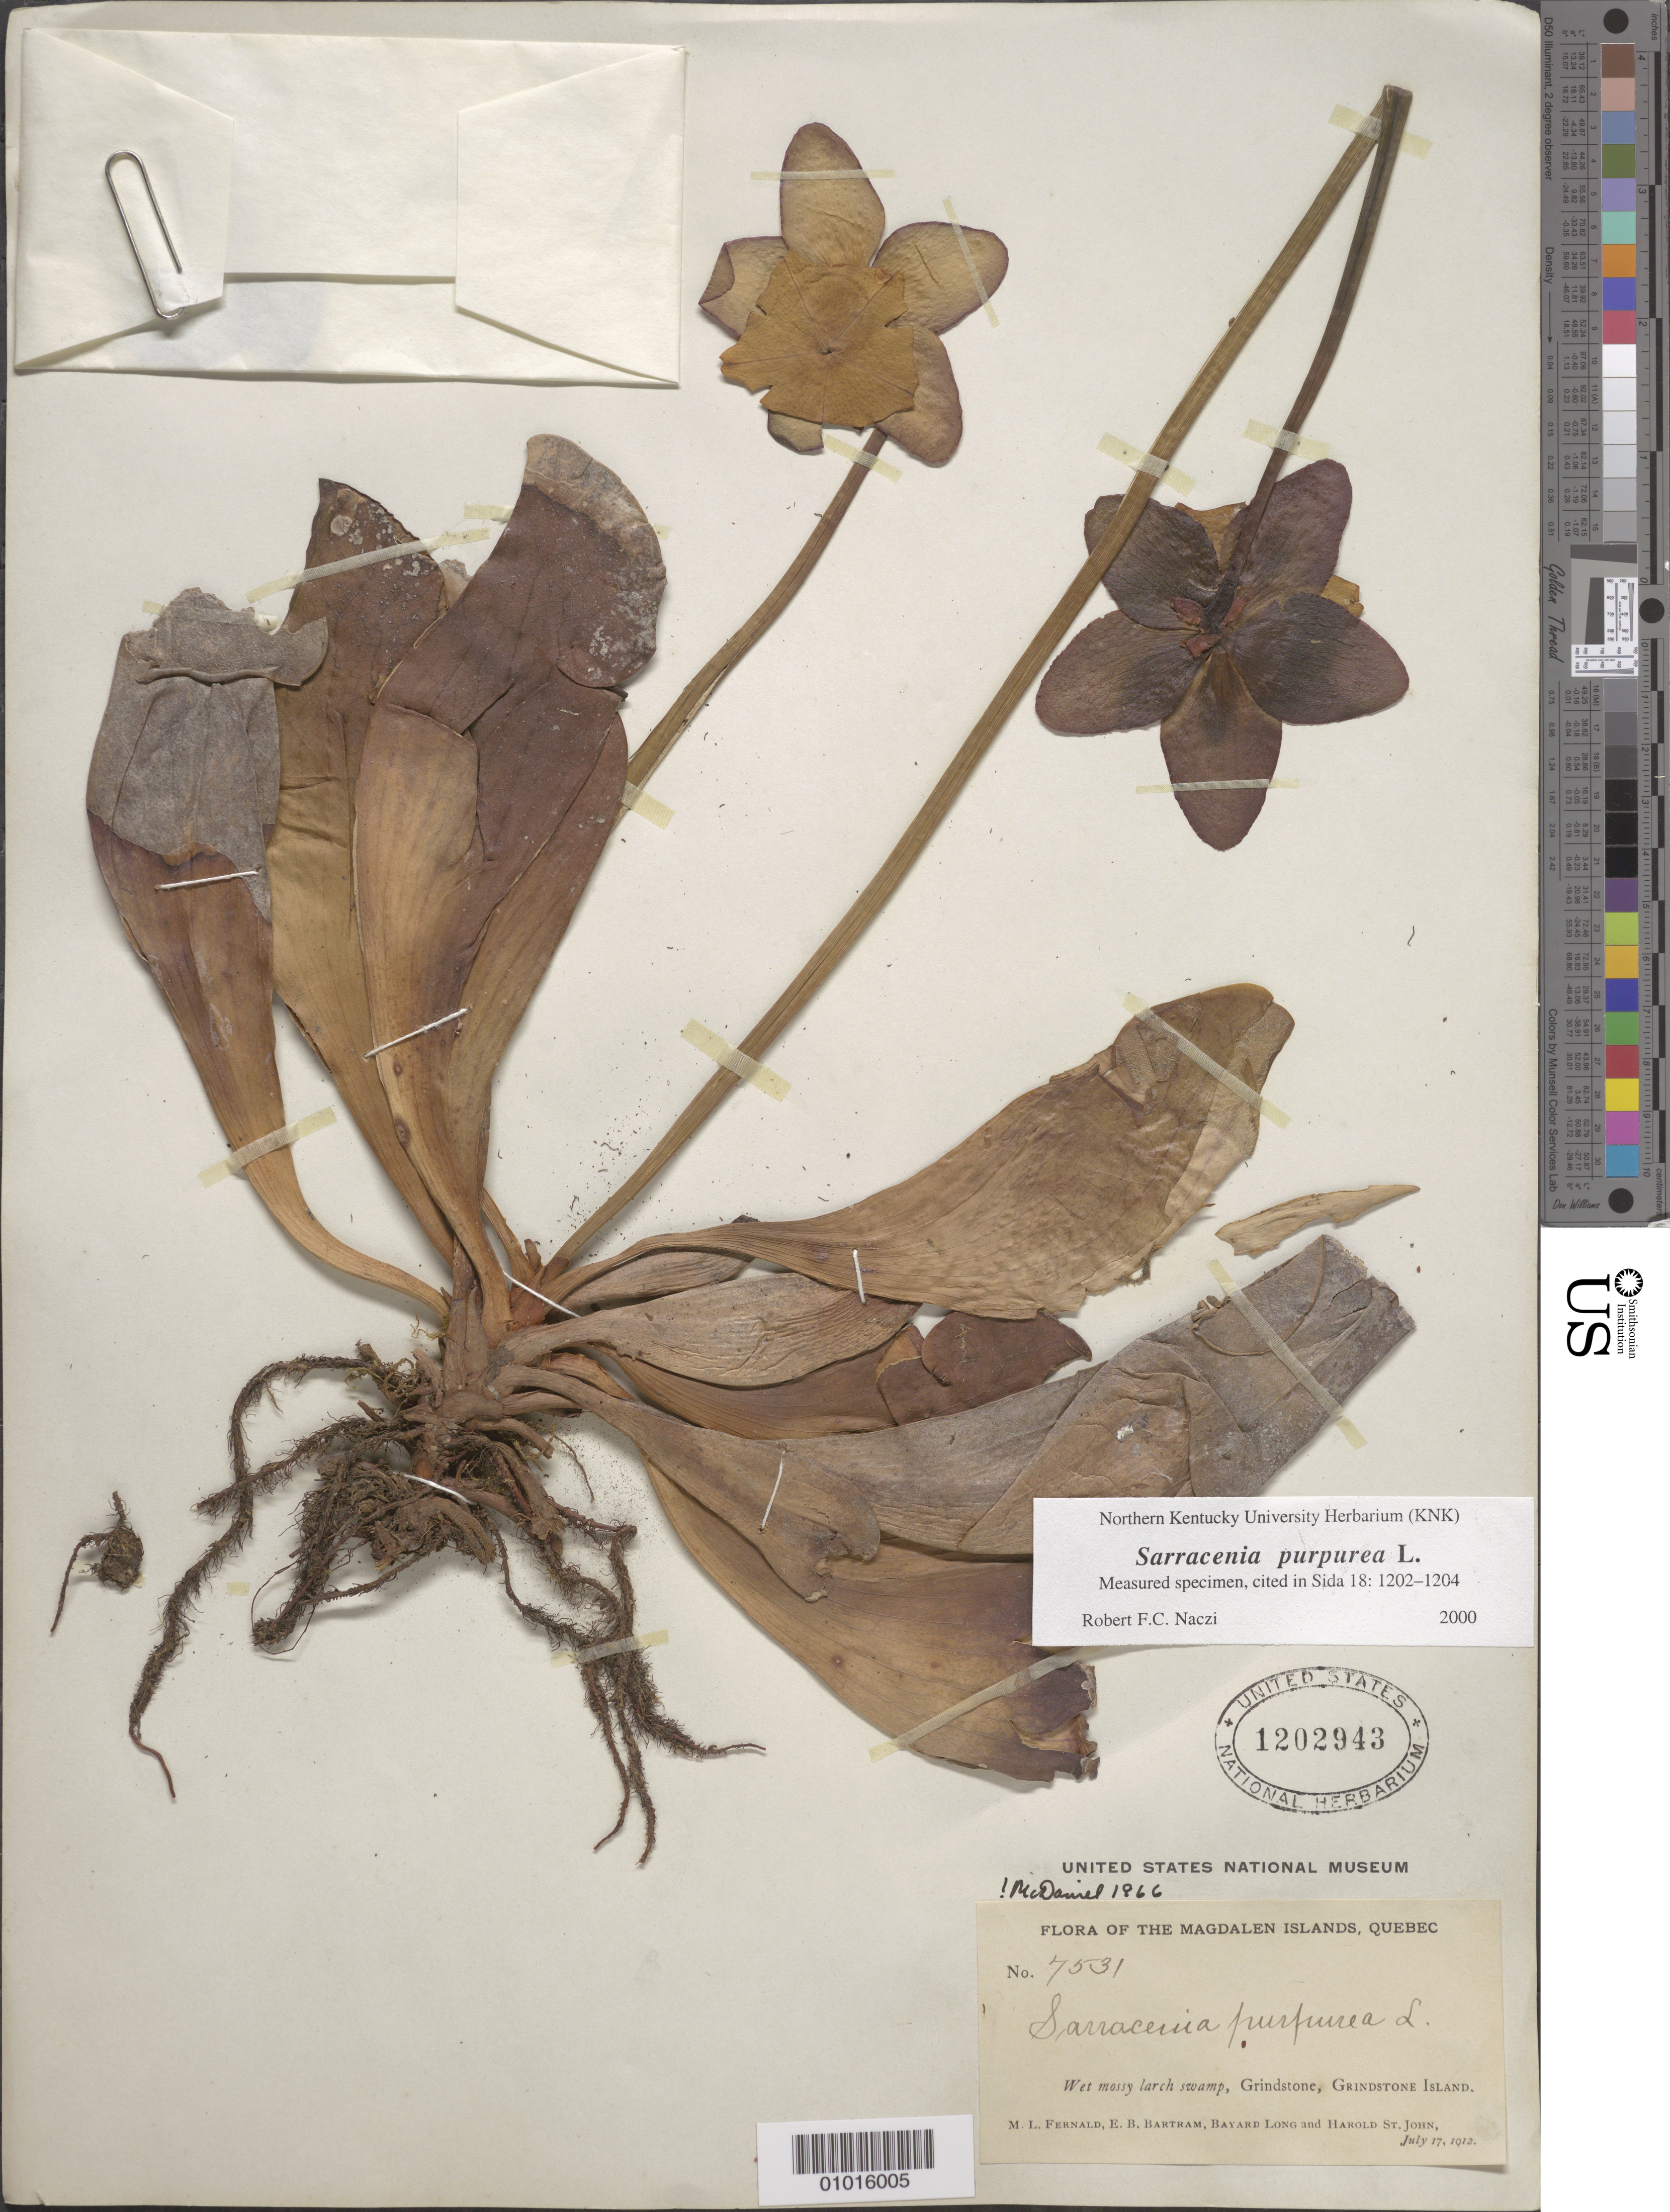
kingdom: Plantae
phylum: Tracheophyta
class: Magnoliopsida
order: Ericales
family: Sarraceniaceae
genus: Sarracenia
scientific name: Sarracenia purpurea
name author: L.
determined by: Naczi, R. F. C.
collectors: M. L. Fernald, E. B. Bartram & H. St. John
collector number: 7531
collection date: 1912-07-17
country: Canada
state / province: Quebec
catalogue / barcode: US 1202943